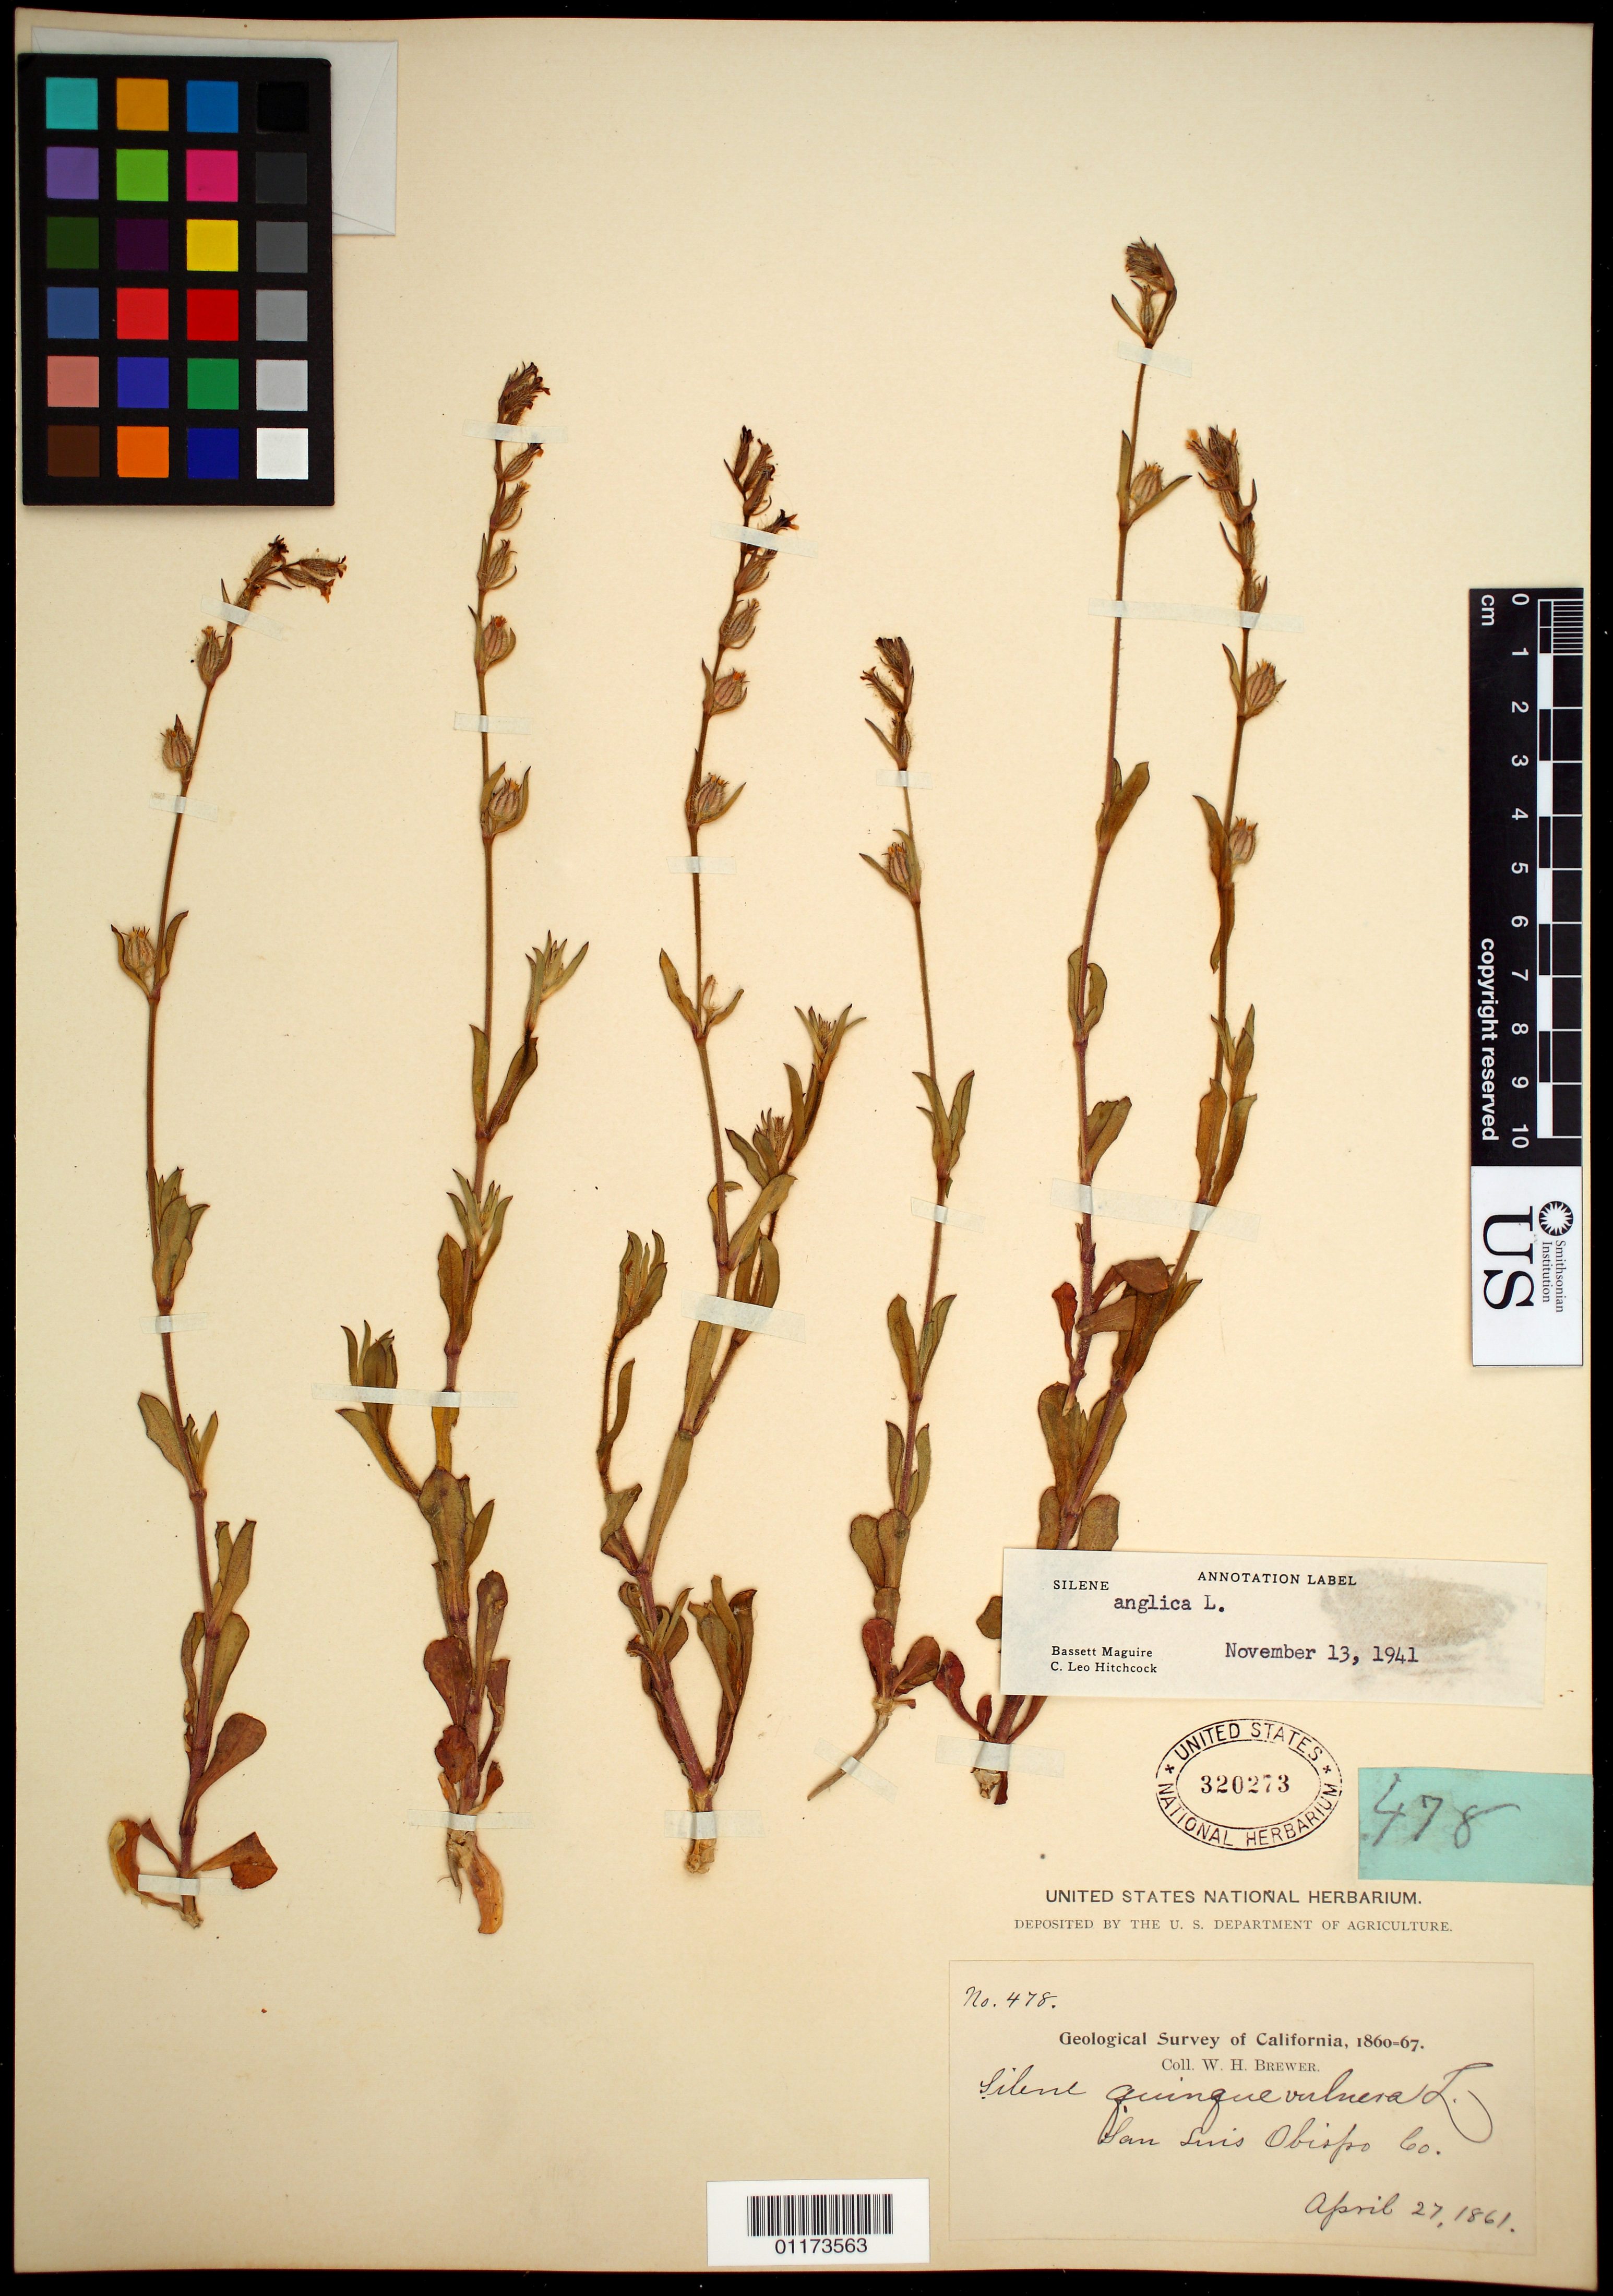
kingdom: Plantae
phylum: Tracheophyta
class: Magnoliopsida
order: Caryophyllales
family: Caryophyllaceae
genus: Silene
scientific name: Silene anglica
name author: L.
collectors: W. H. Brewer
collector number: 478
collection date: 1861-04-27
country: United States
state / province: California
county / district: San Luis Obispo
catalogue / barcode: US 320273